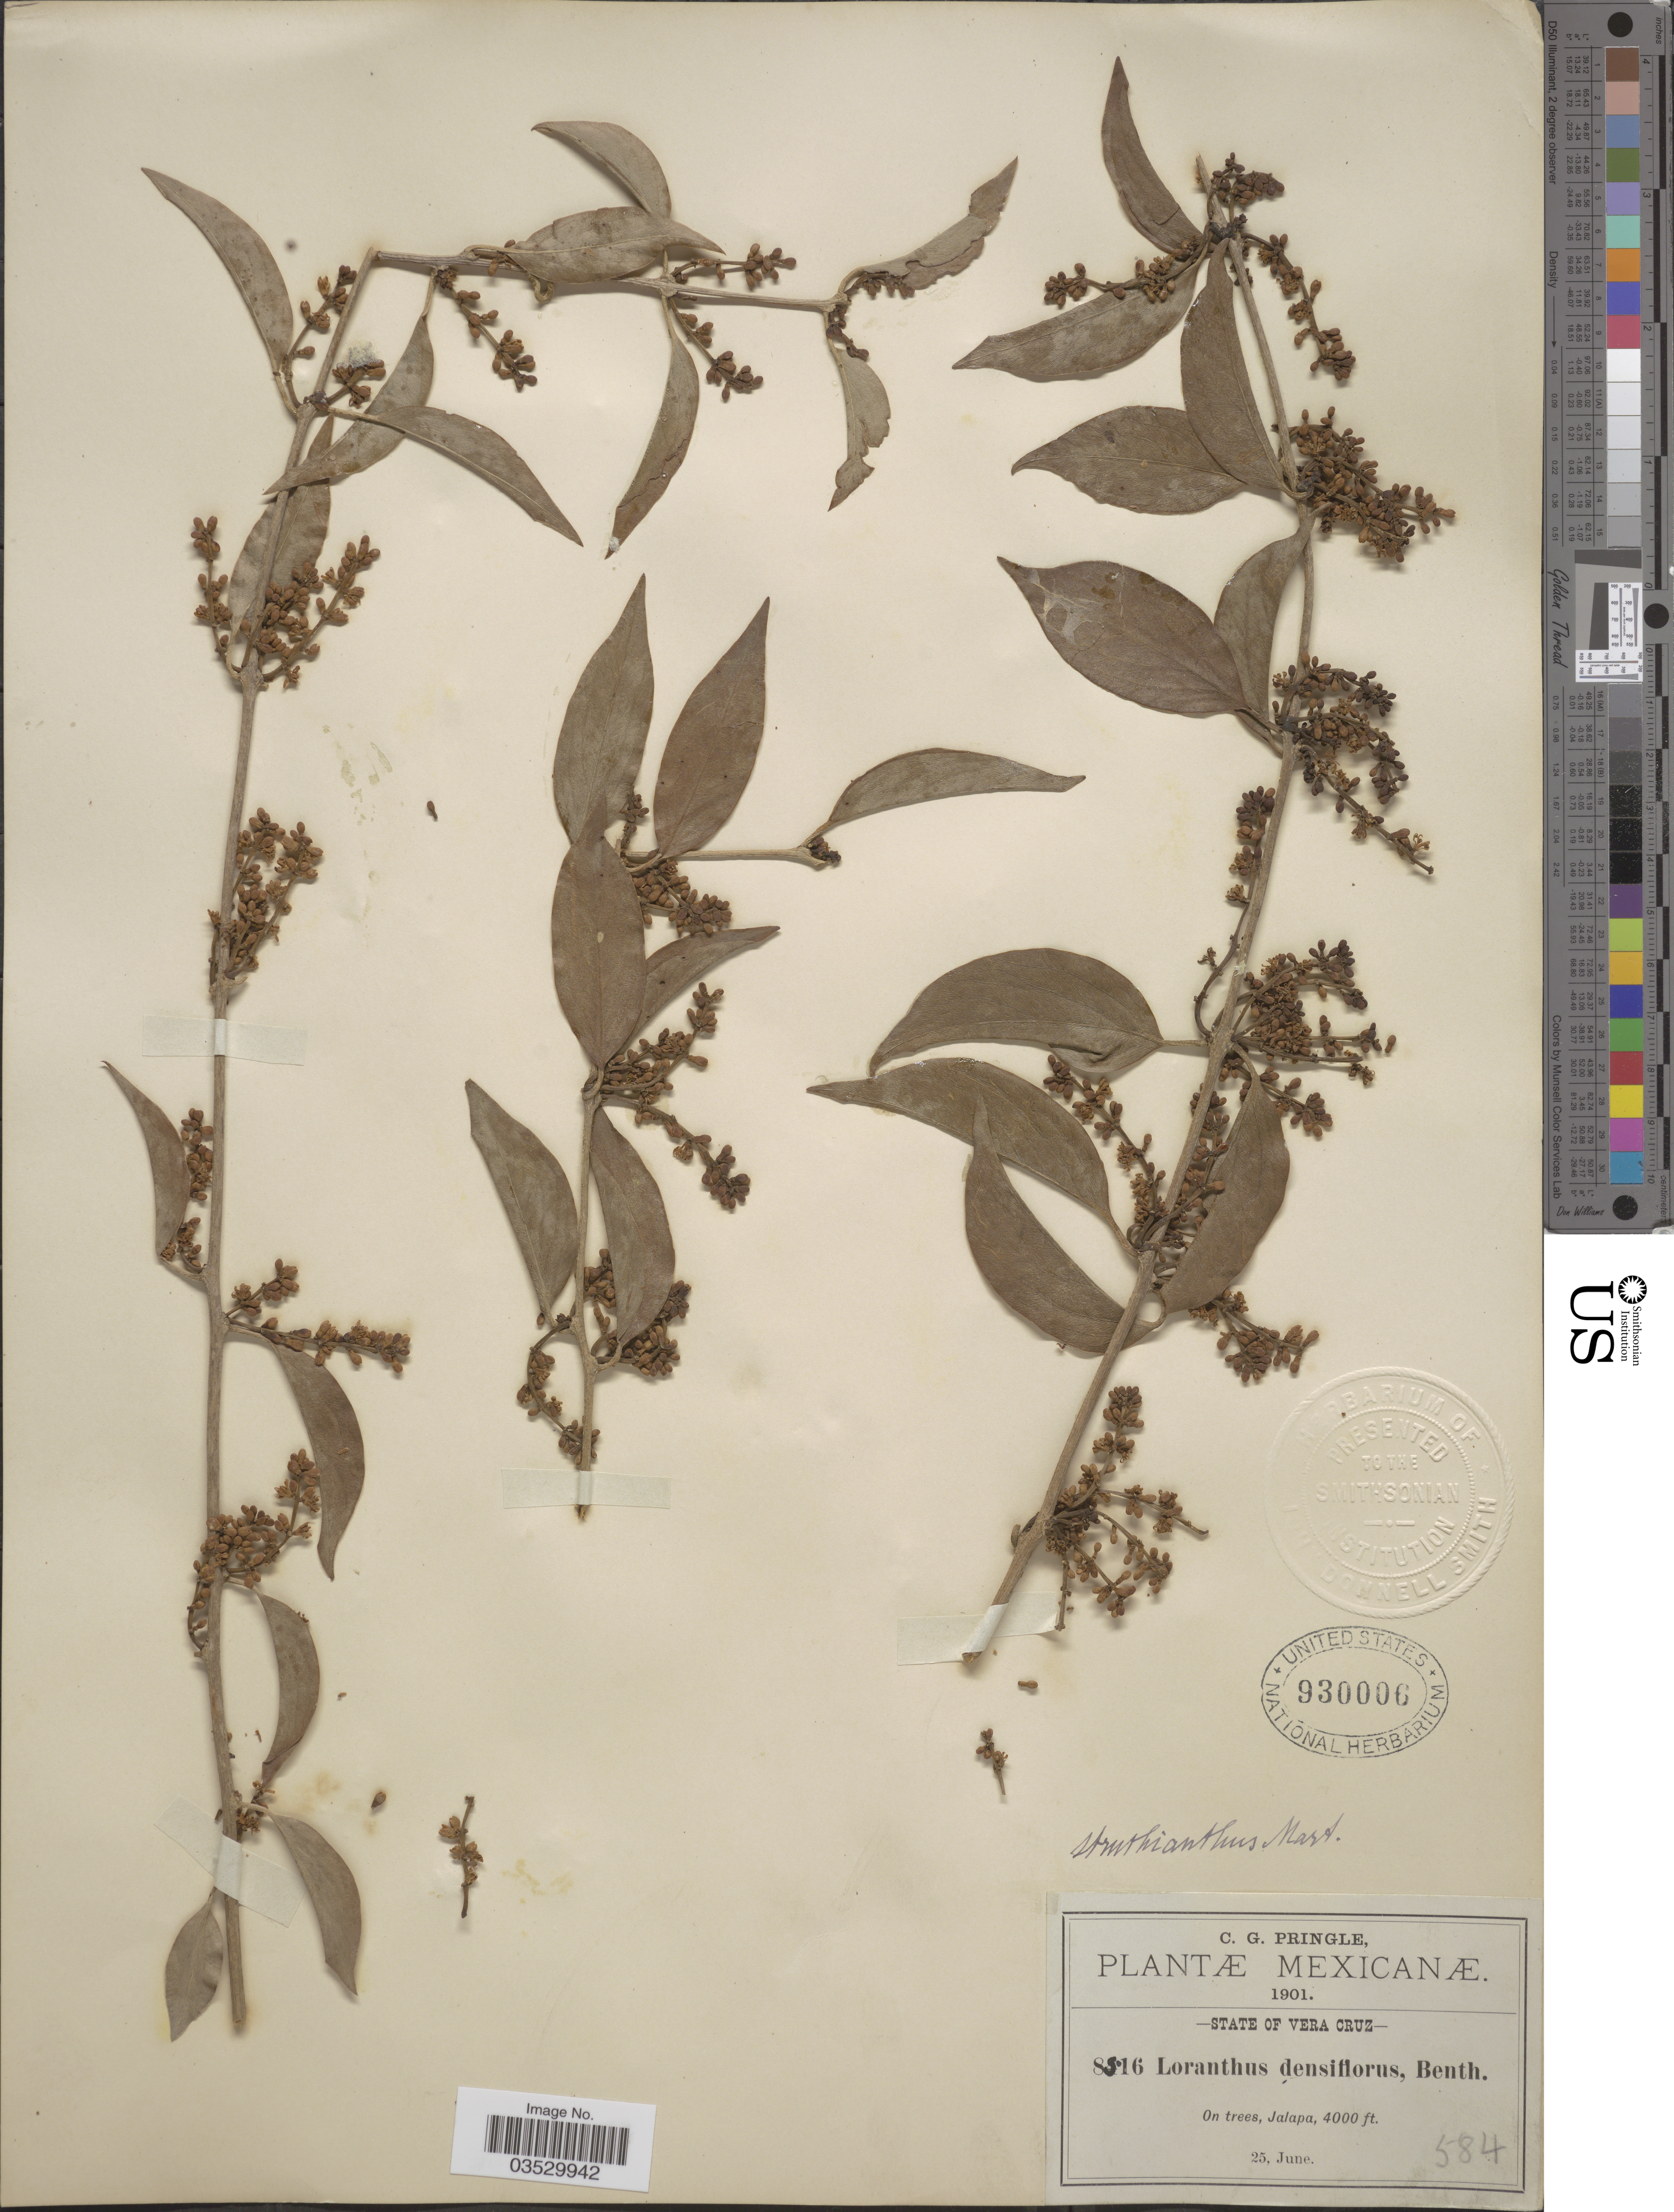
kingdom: Plantae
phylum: Tracheophyta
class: Magnoliopsida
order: Santalales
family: Loranthaceae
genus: Struthanthus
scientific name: Struthanthus densiflorus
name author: (Benth.) Standl.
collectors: C. G. Pringle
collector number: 8516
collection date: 1901-06-25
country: Mexico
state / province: Veracruz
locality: State of Vera Cruz. Jalapa.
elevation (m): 1219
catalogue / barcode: US 930006